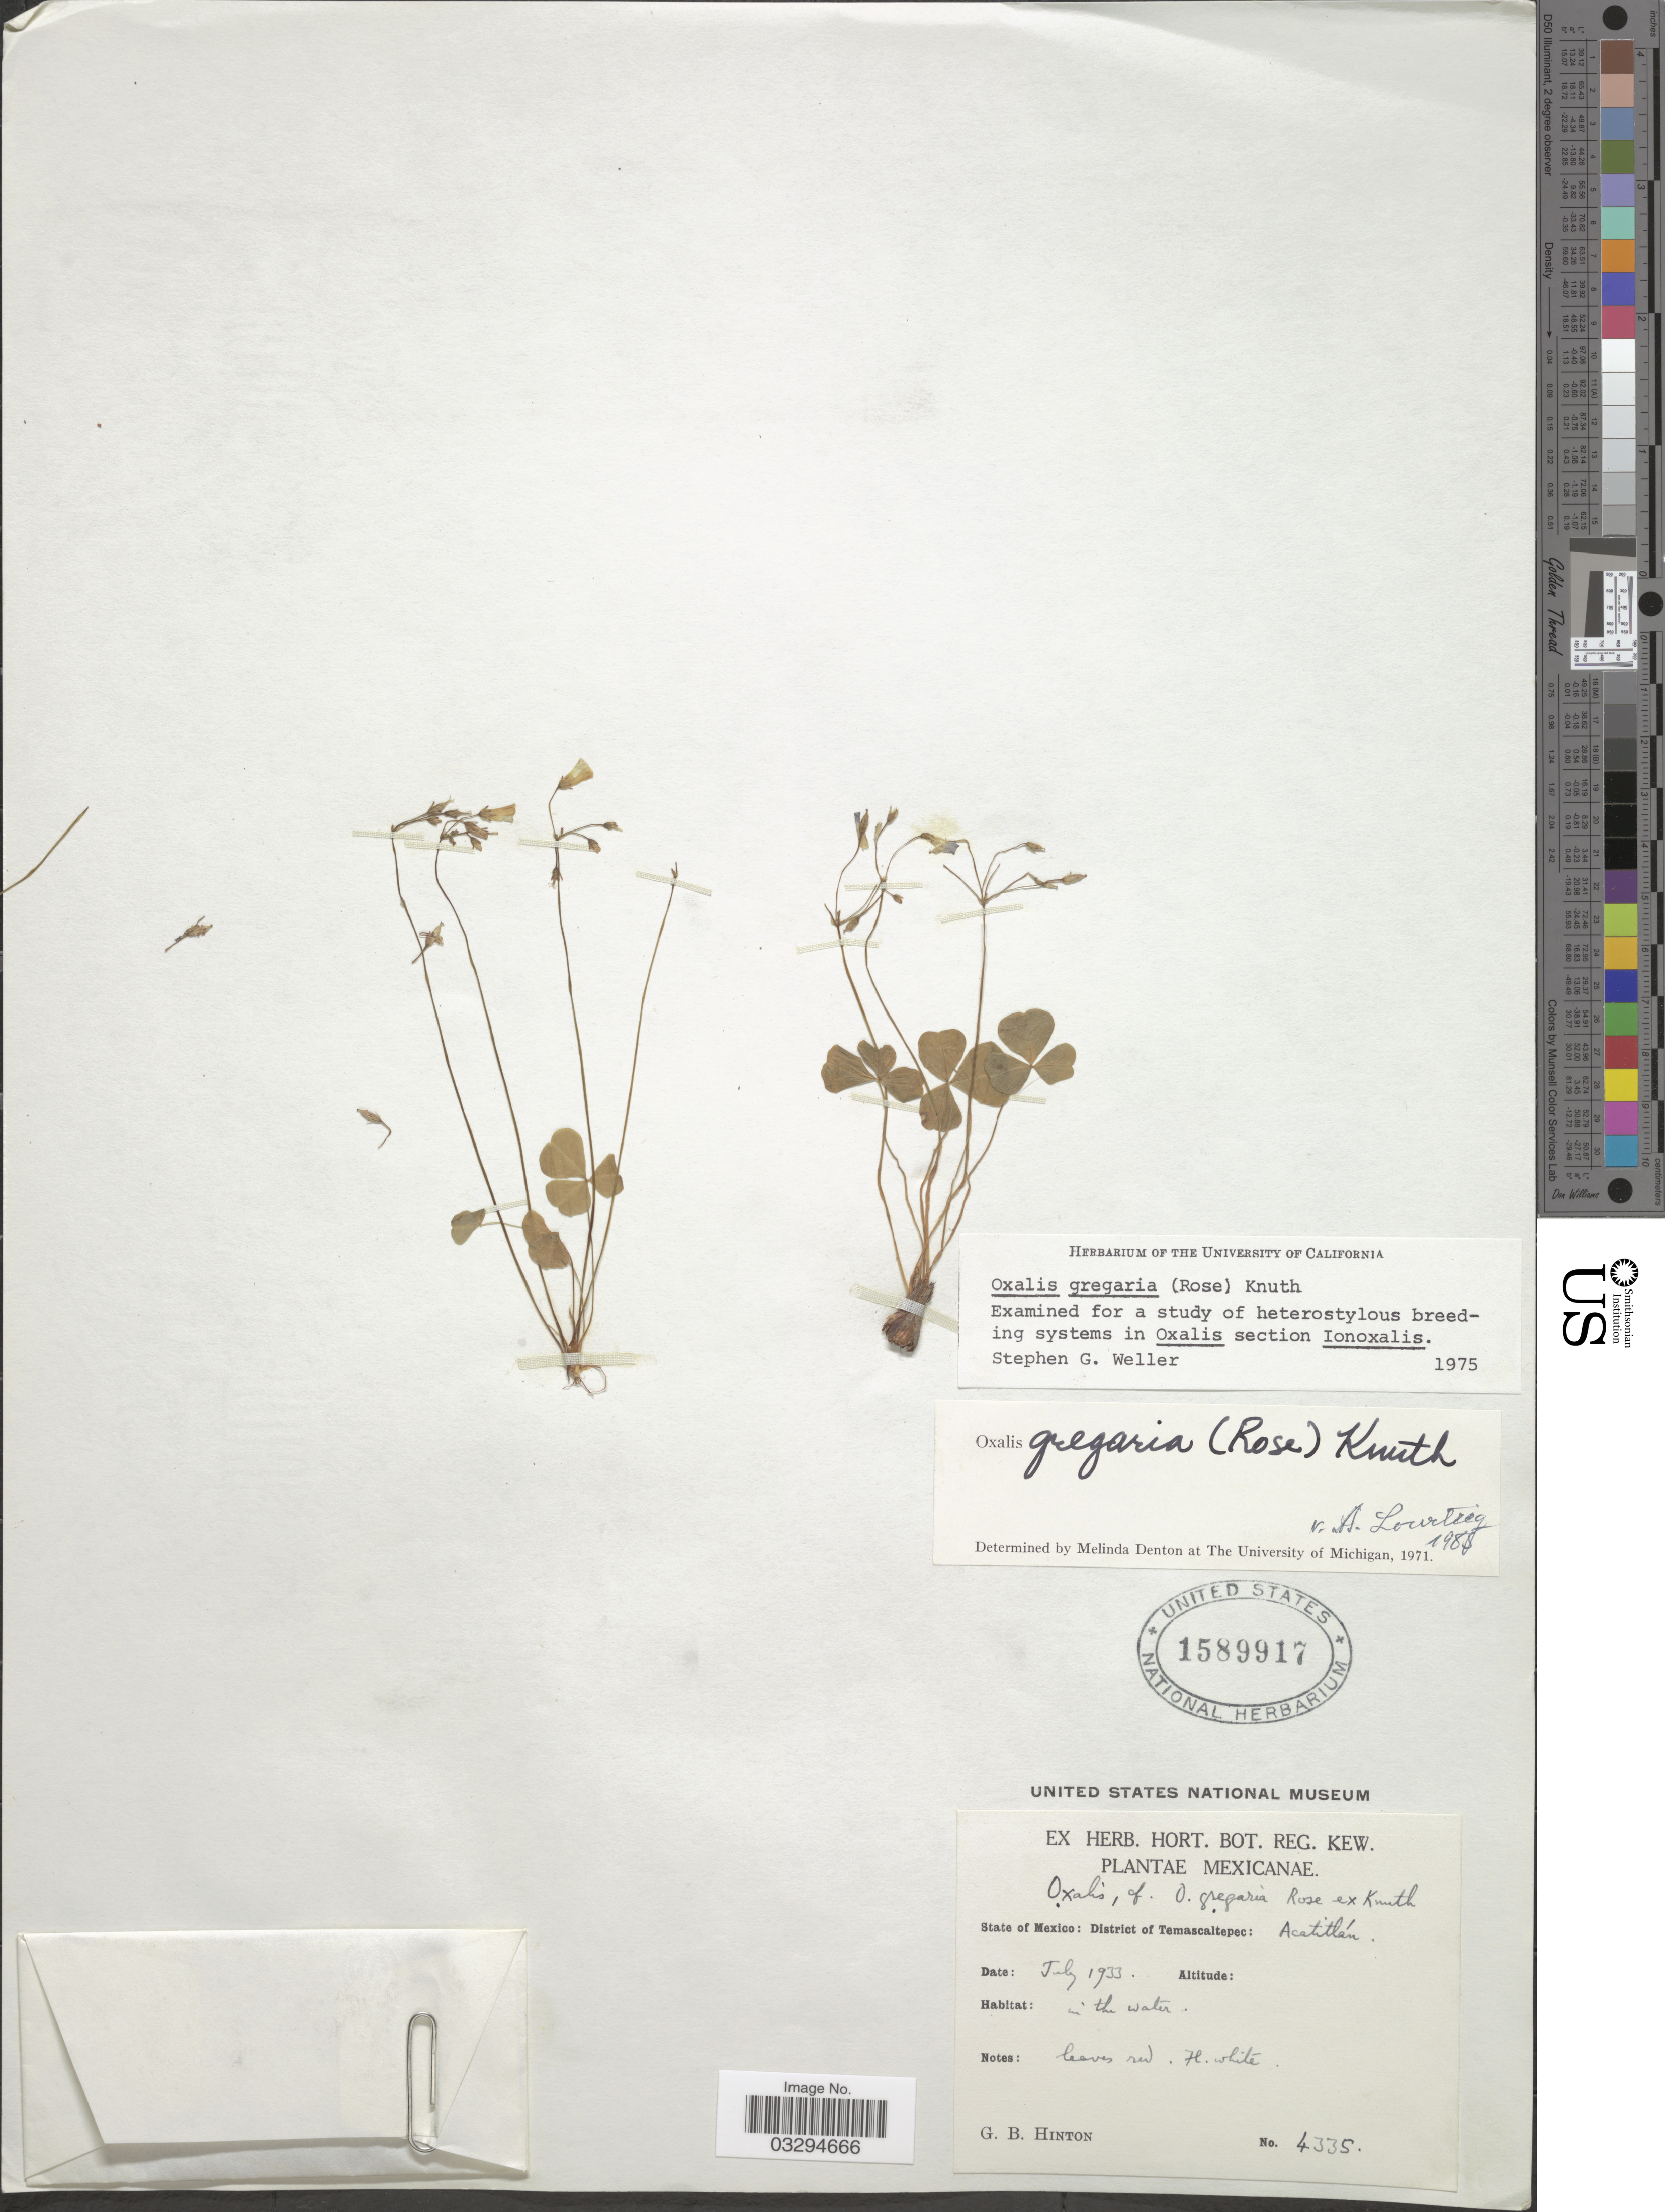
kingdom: Plantae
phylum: Tracheophyta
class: Magnoliopsida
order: Oxalidales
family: Oxalidaceae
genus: Oxalis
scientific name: Oxalis gregaria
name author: (Rose) R. Knuth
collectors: G. B. Hinton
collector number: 4335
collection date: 1933-07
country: Mexico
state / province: México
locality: District of Temascaltepec: Acatitlán.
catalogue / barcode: US 1589917